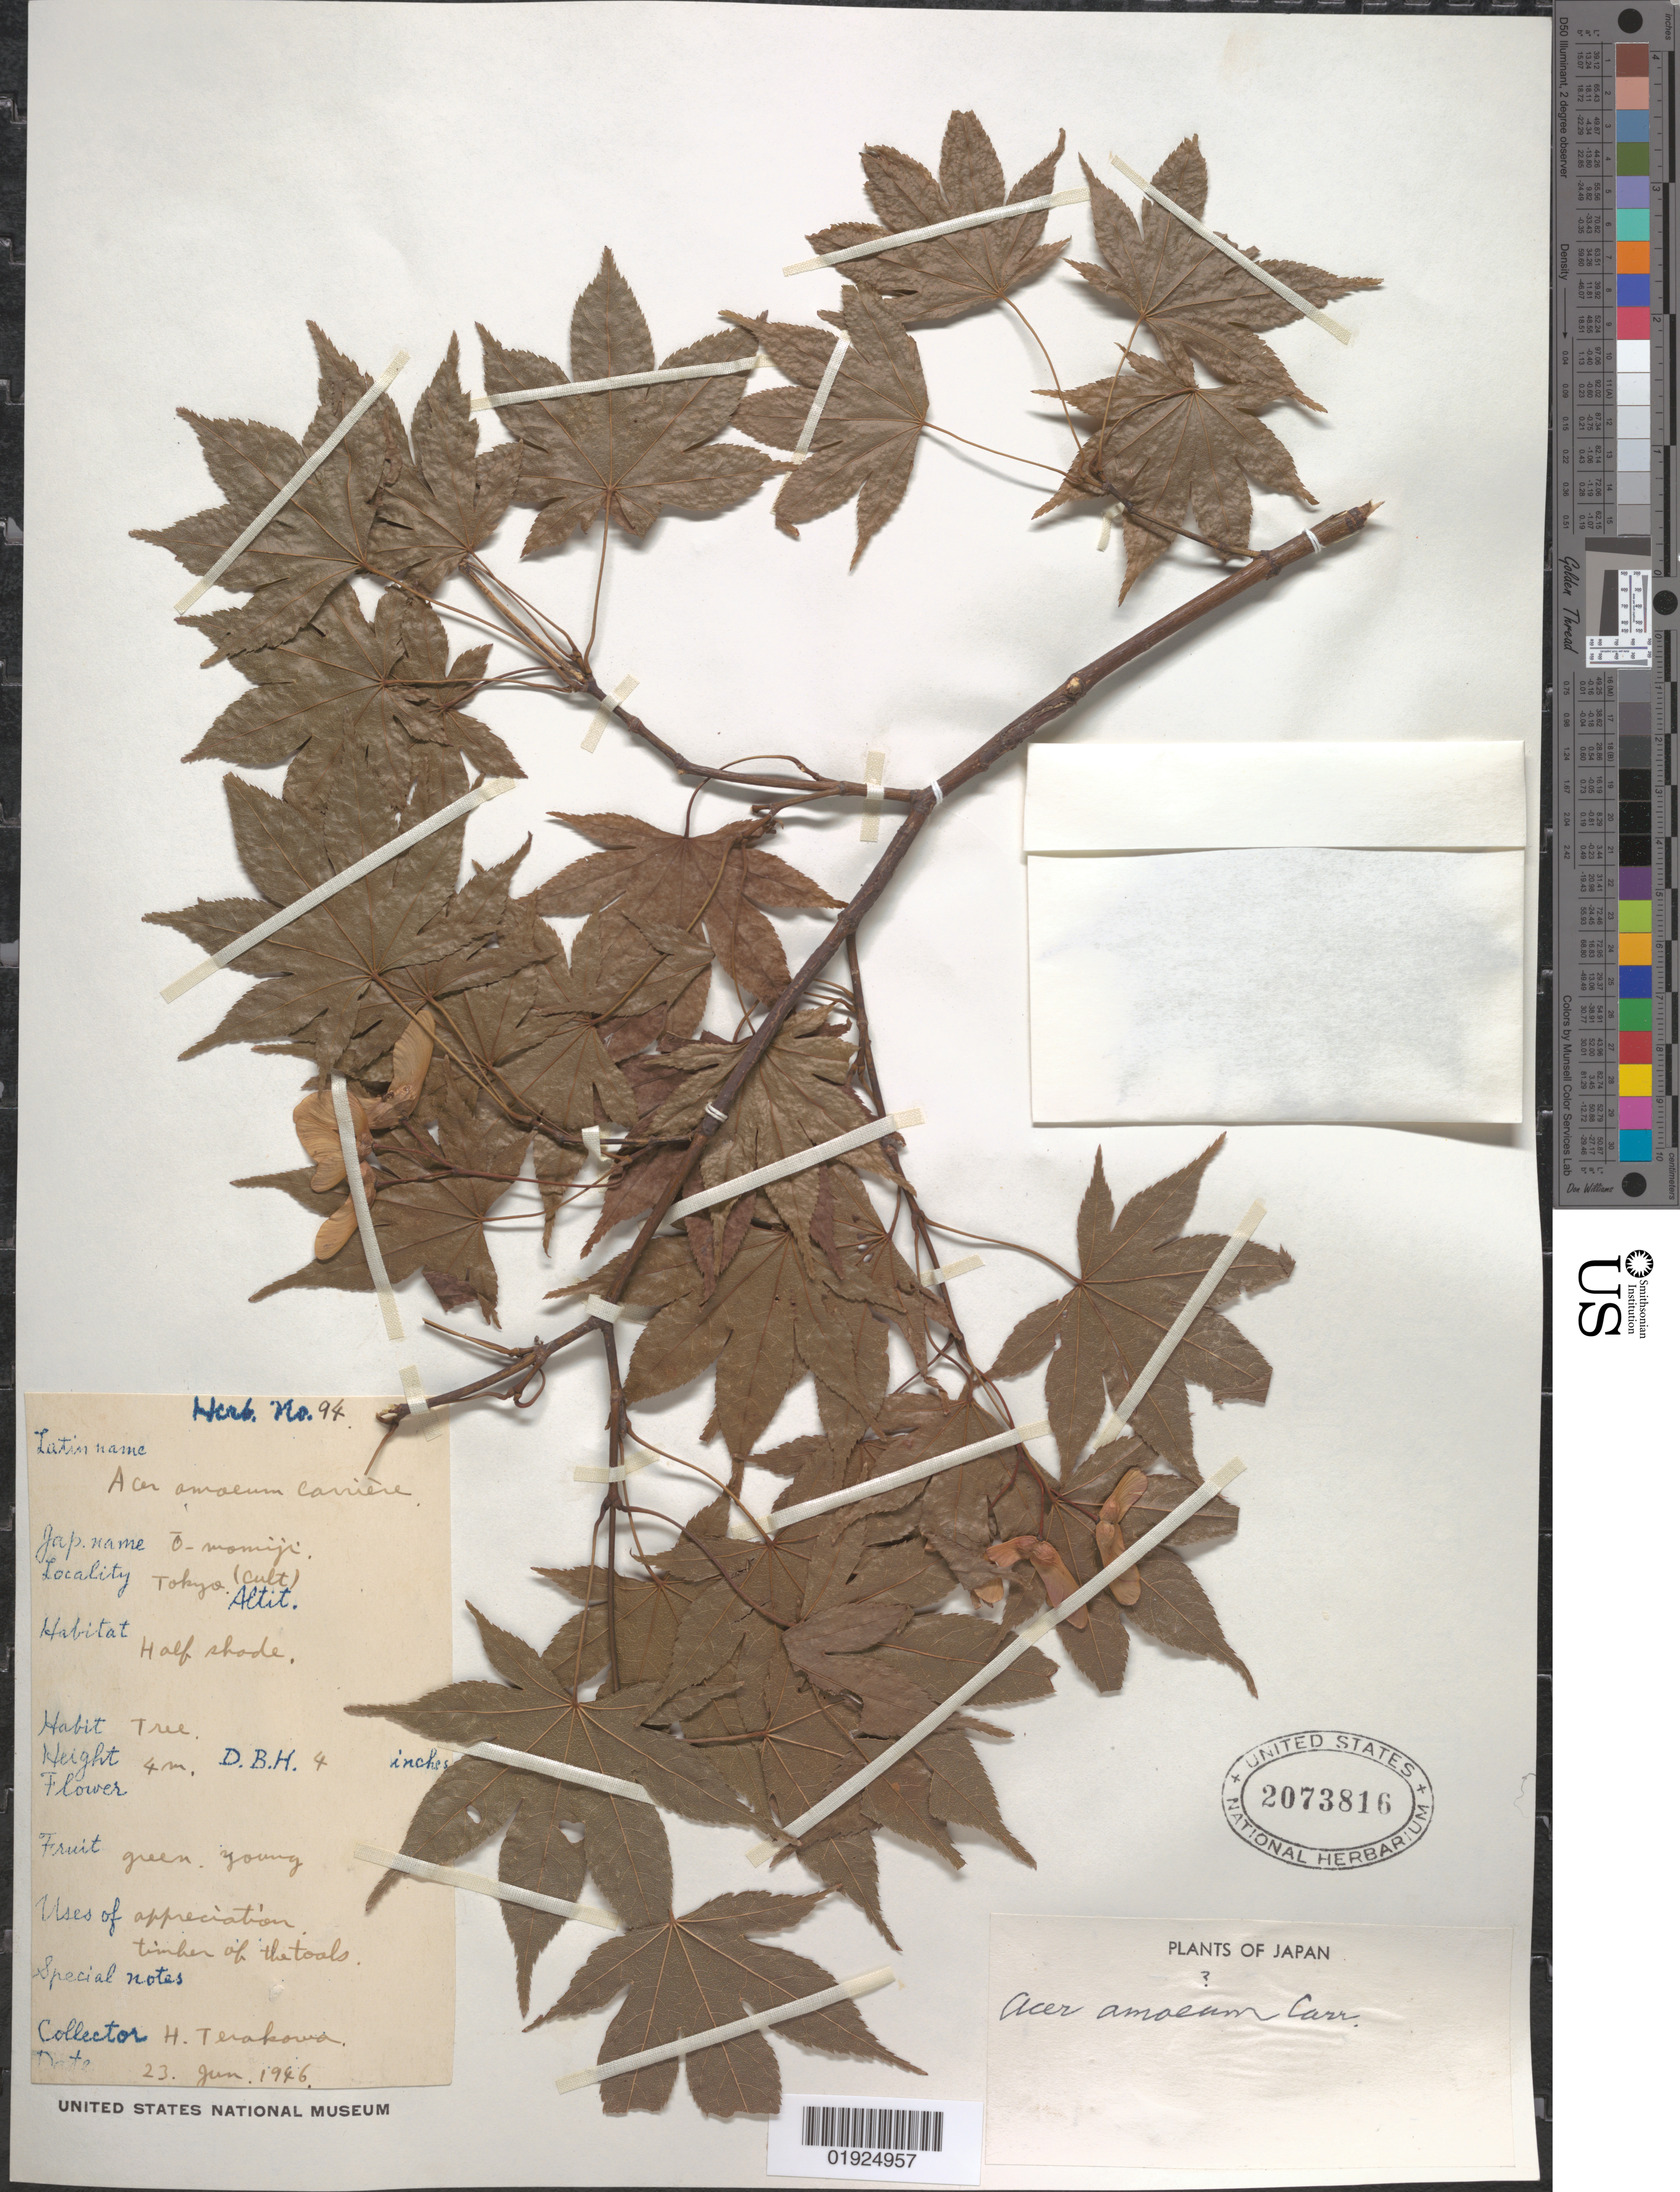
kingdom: Plantae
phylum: Tracheophyta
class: Magnoliopsida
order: Sapindales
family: Sapindaceae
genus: Acer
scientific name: Acer palmatum var. amoenum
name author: (Carrière) Ohwi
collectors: H. Terakawa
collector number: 94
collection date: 1946-06-23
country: Japan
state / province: Tokyo, Federal City of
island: Honshu I.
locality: Tokyo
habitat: Half shade. Cultivated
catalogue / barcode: US 2073816